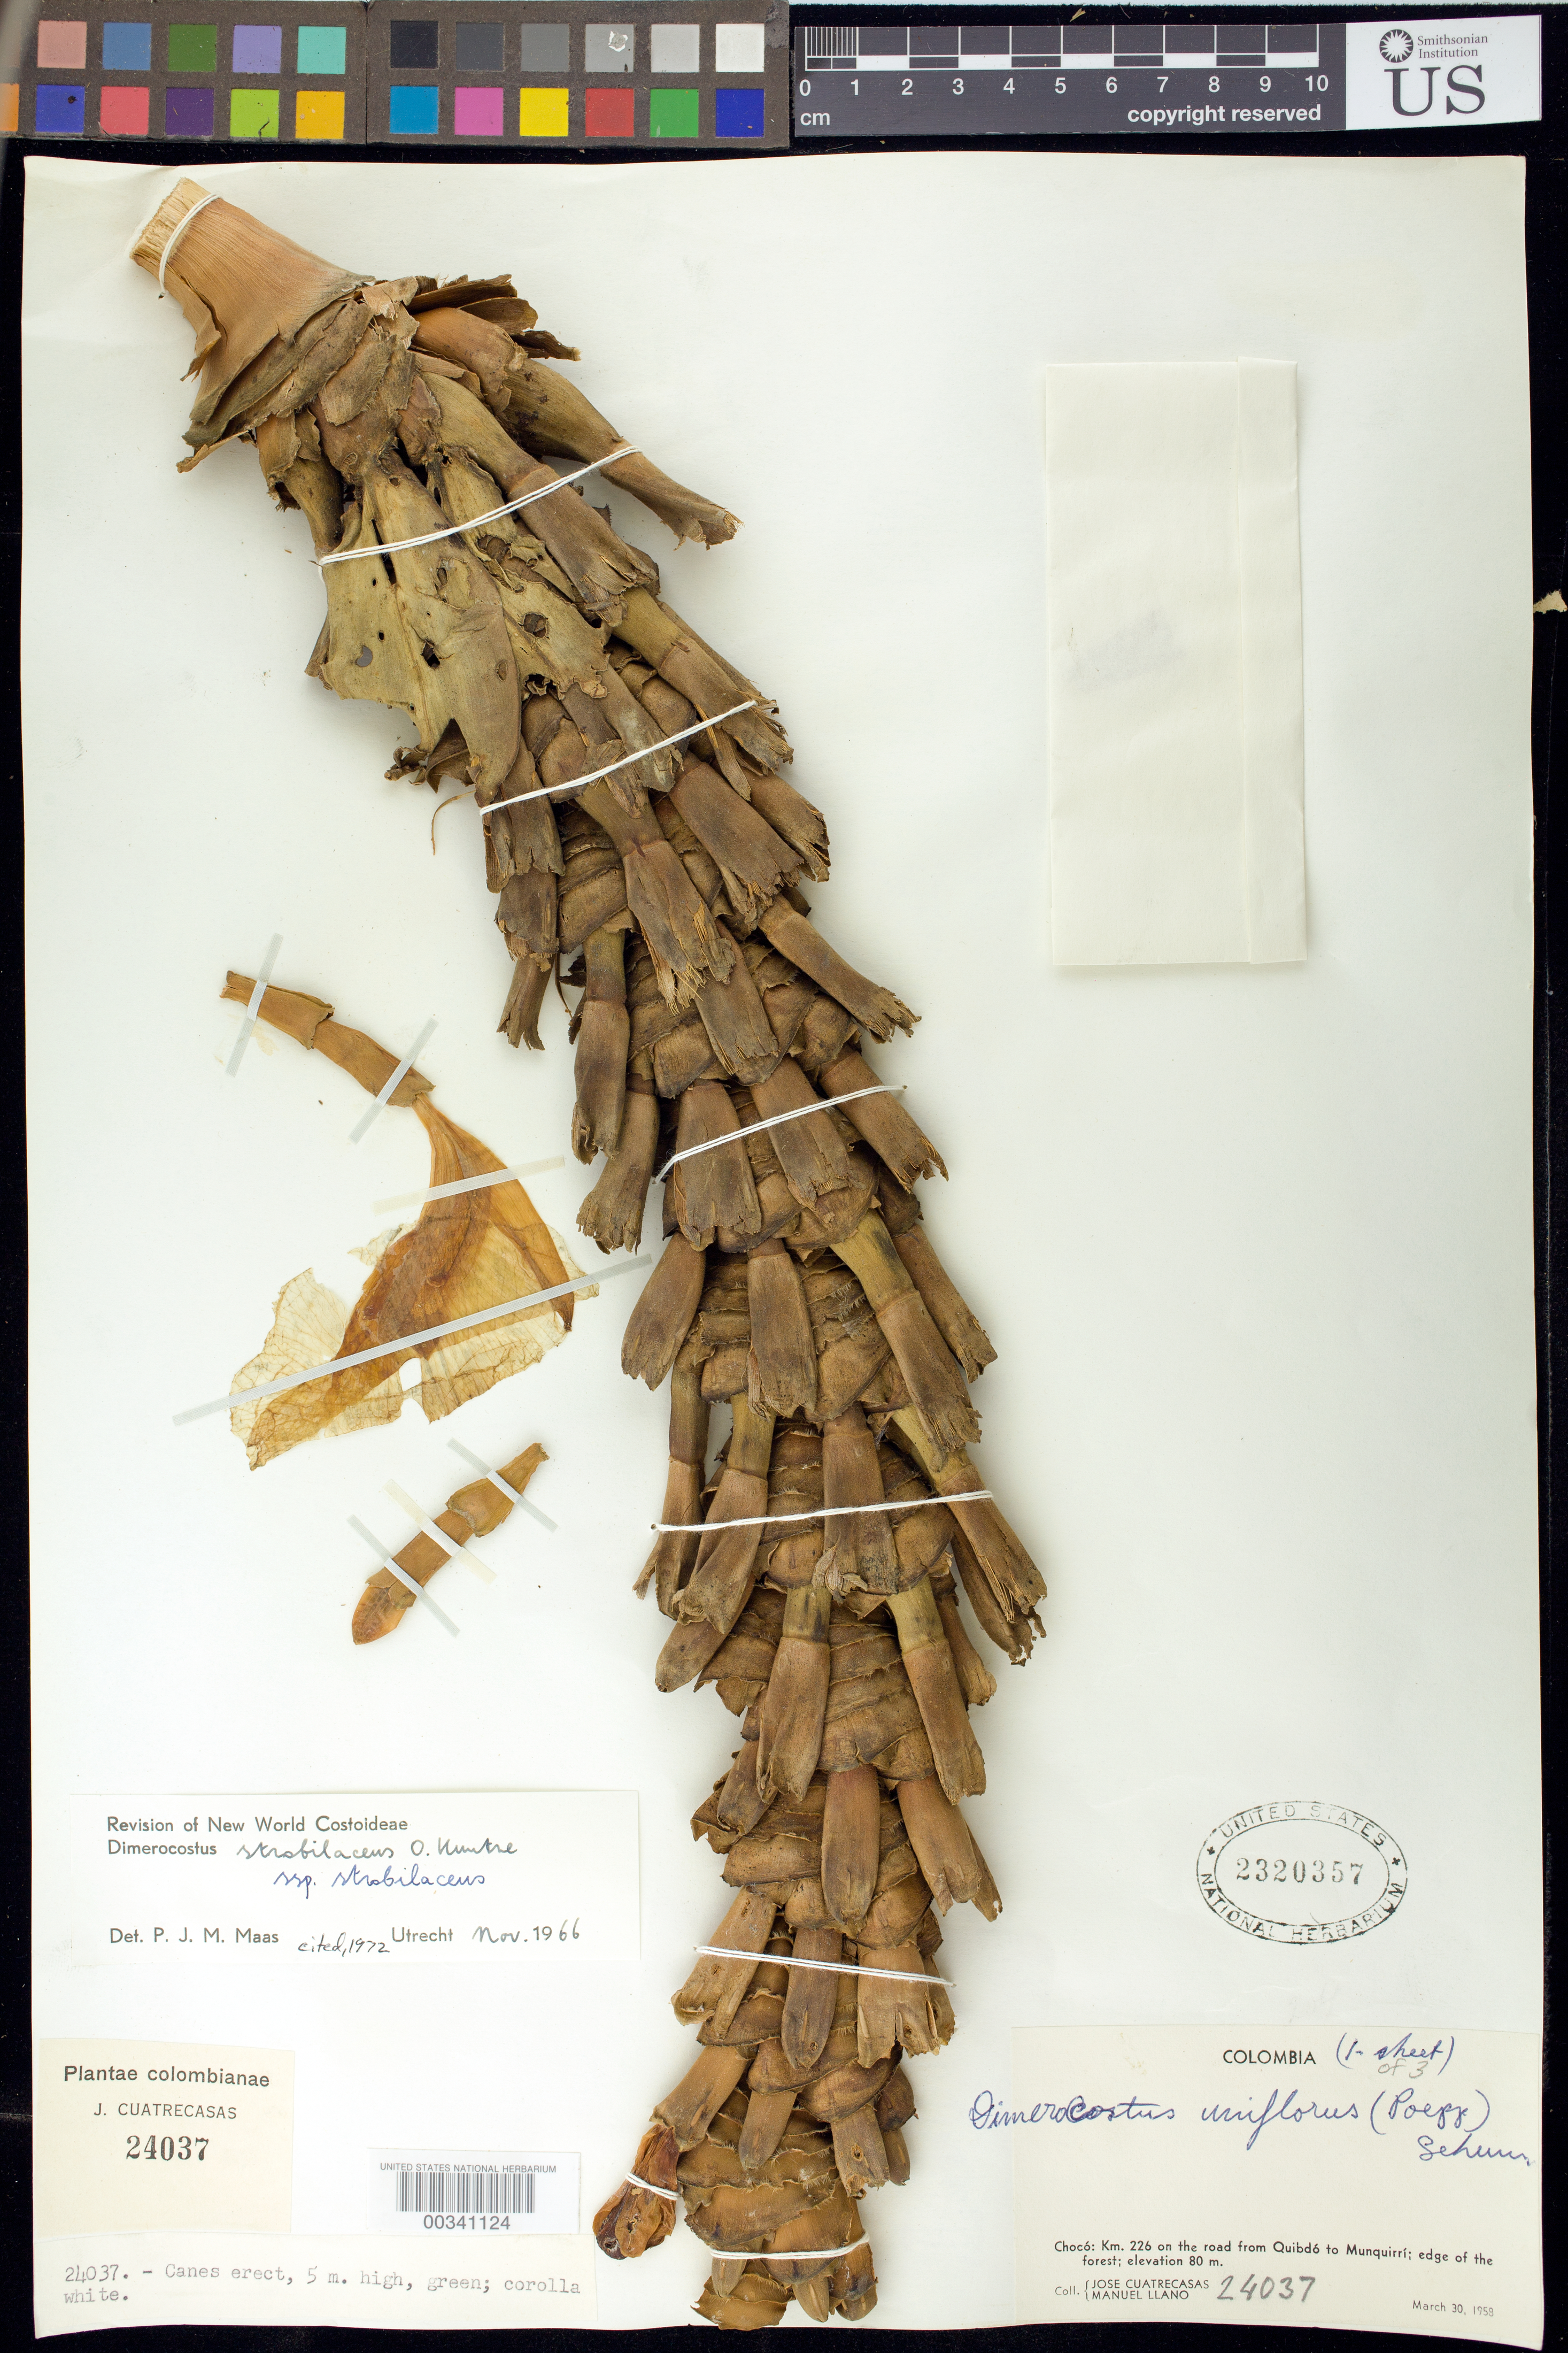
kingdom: Plantae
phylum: Tracheophyta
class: Liliopsida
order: Zingiberales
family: Costaceae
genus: Dimerocostus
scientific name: Dimerocostus strobilaceus subsp. strobilaceus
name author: Kuntze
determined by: Maas, Paul J. M.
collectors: J. Cuatrecasas & M. Llano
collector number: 24037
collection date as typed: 30 Mar 1958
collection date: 1958-03-30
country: Colombia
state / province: Chocó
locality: Km 226 on road from Quibdo to Munquirri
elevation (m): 80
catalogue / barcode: US 2320357